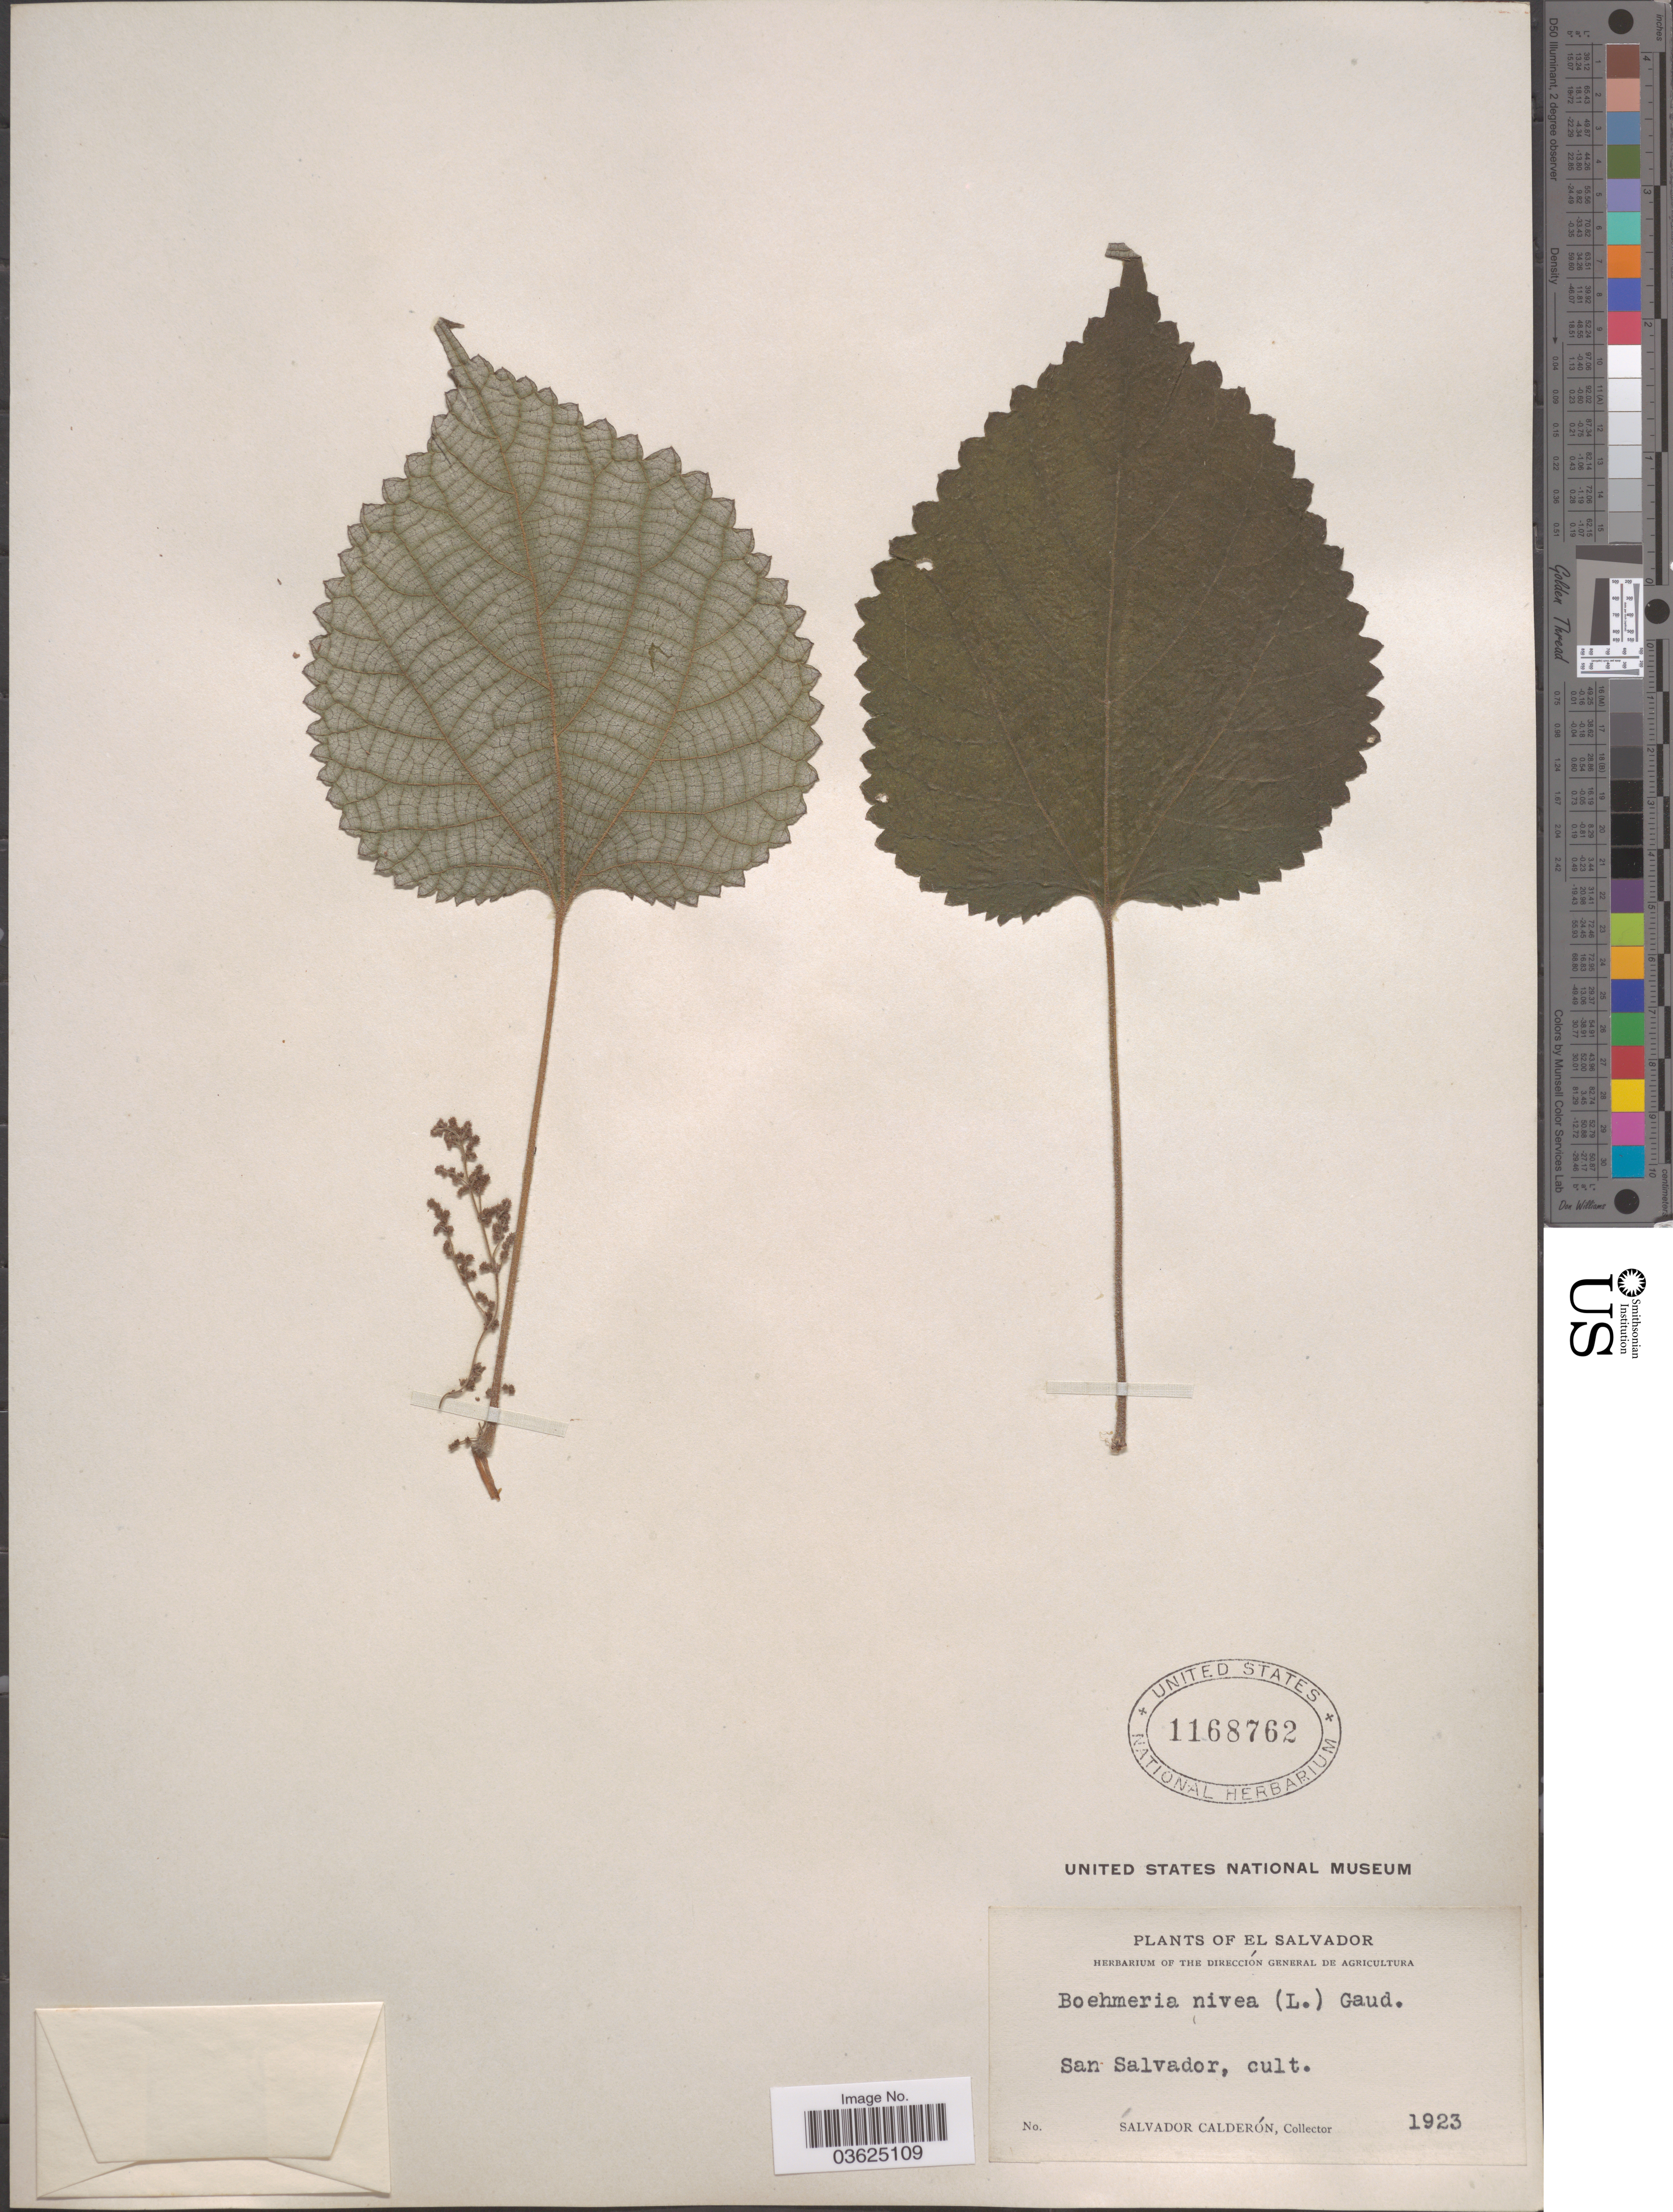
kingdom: Plantae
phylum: Tracheophyta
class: Magnoliopsida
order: Rosales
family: Urticaceae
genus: Boehmeria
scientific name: Boehmeria nivea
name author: (L.) Gaudich.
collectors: S. Calderón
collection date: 1923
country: El Salvador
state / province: San Salvador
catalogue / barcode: US 1168762